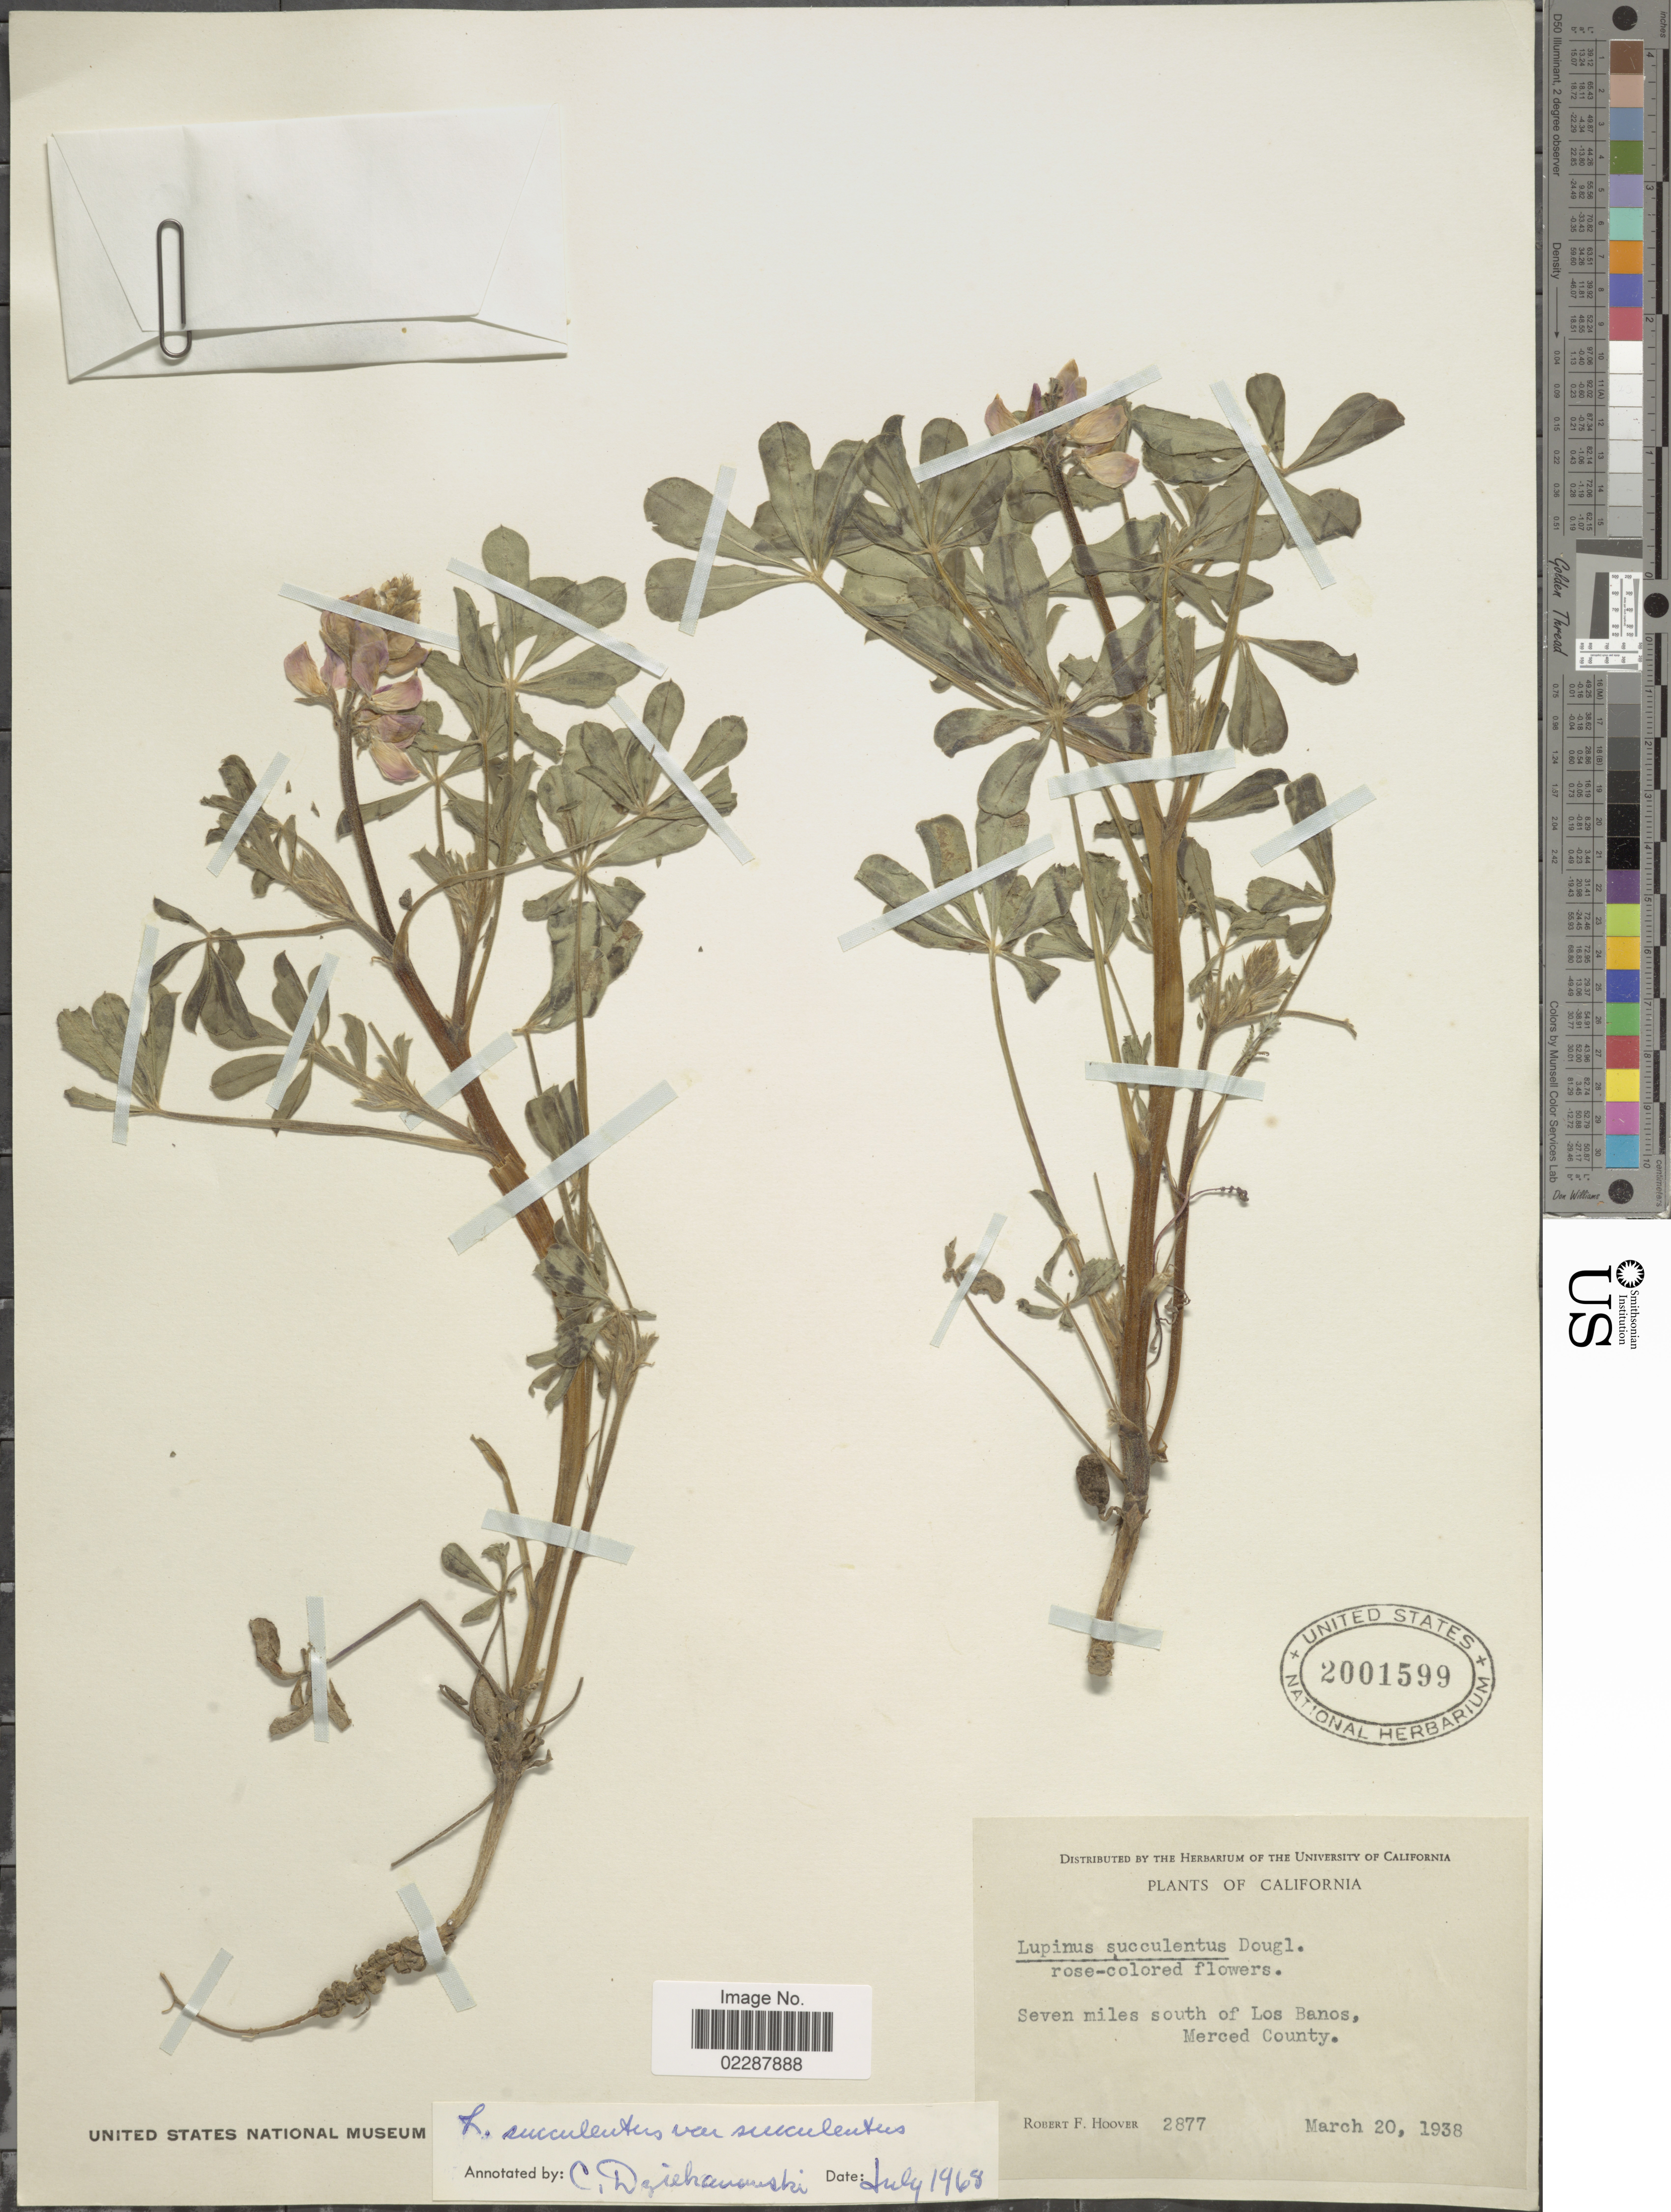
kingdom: Plantae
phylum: Tracheophyta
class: Magnoliopsida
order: Fabales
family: Fabaceae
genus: Lupinus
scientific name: Lupinus succulentus var. succulentus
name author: Douglas ex K. Koch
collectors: R. F. Hoover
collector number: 2877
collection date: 1938-03-20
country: United States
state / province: California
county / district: Merced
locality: Seven miles south of Las Banos, Merced County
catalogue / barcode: US 2001599